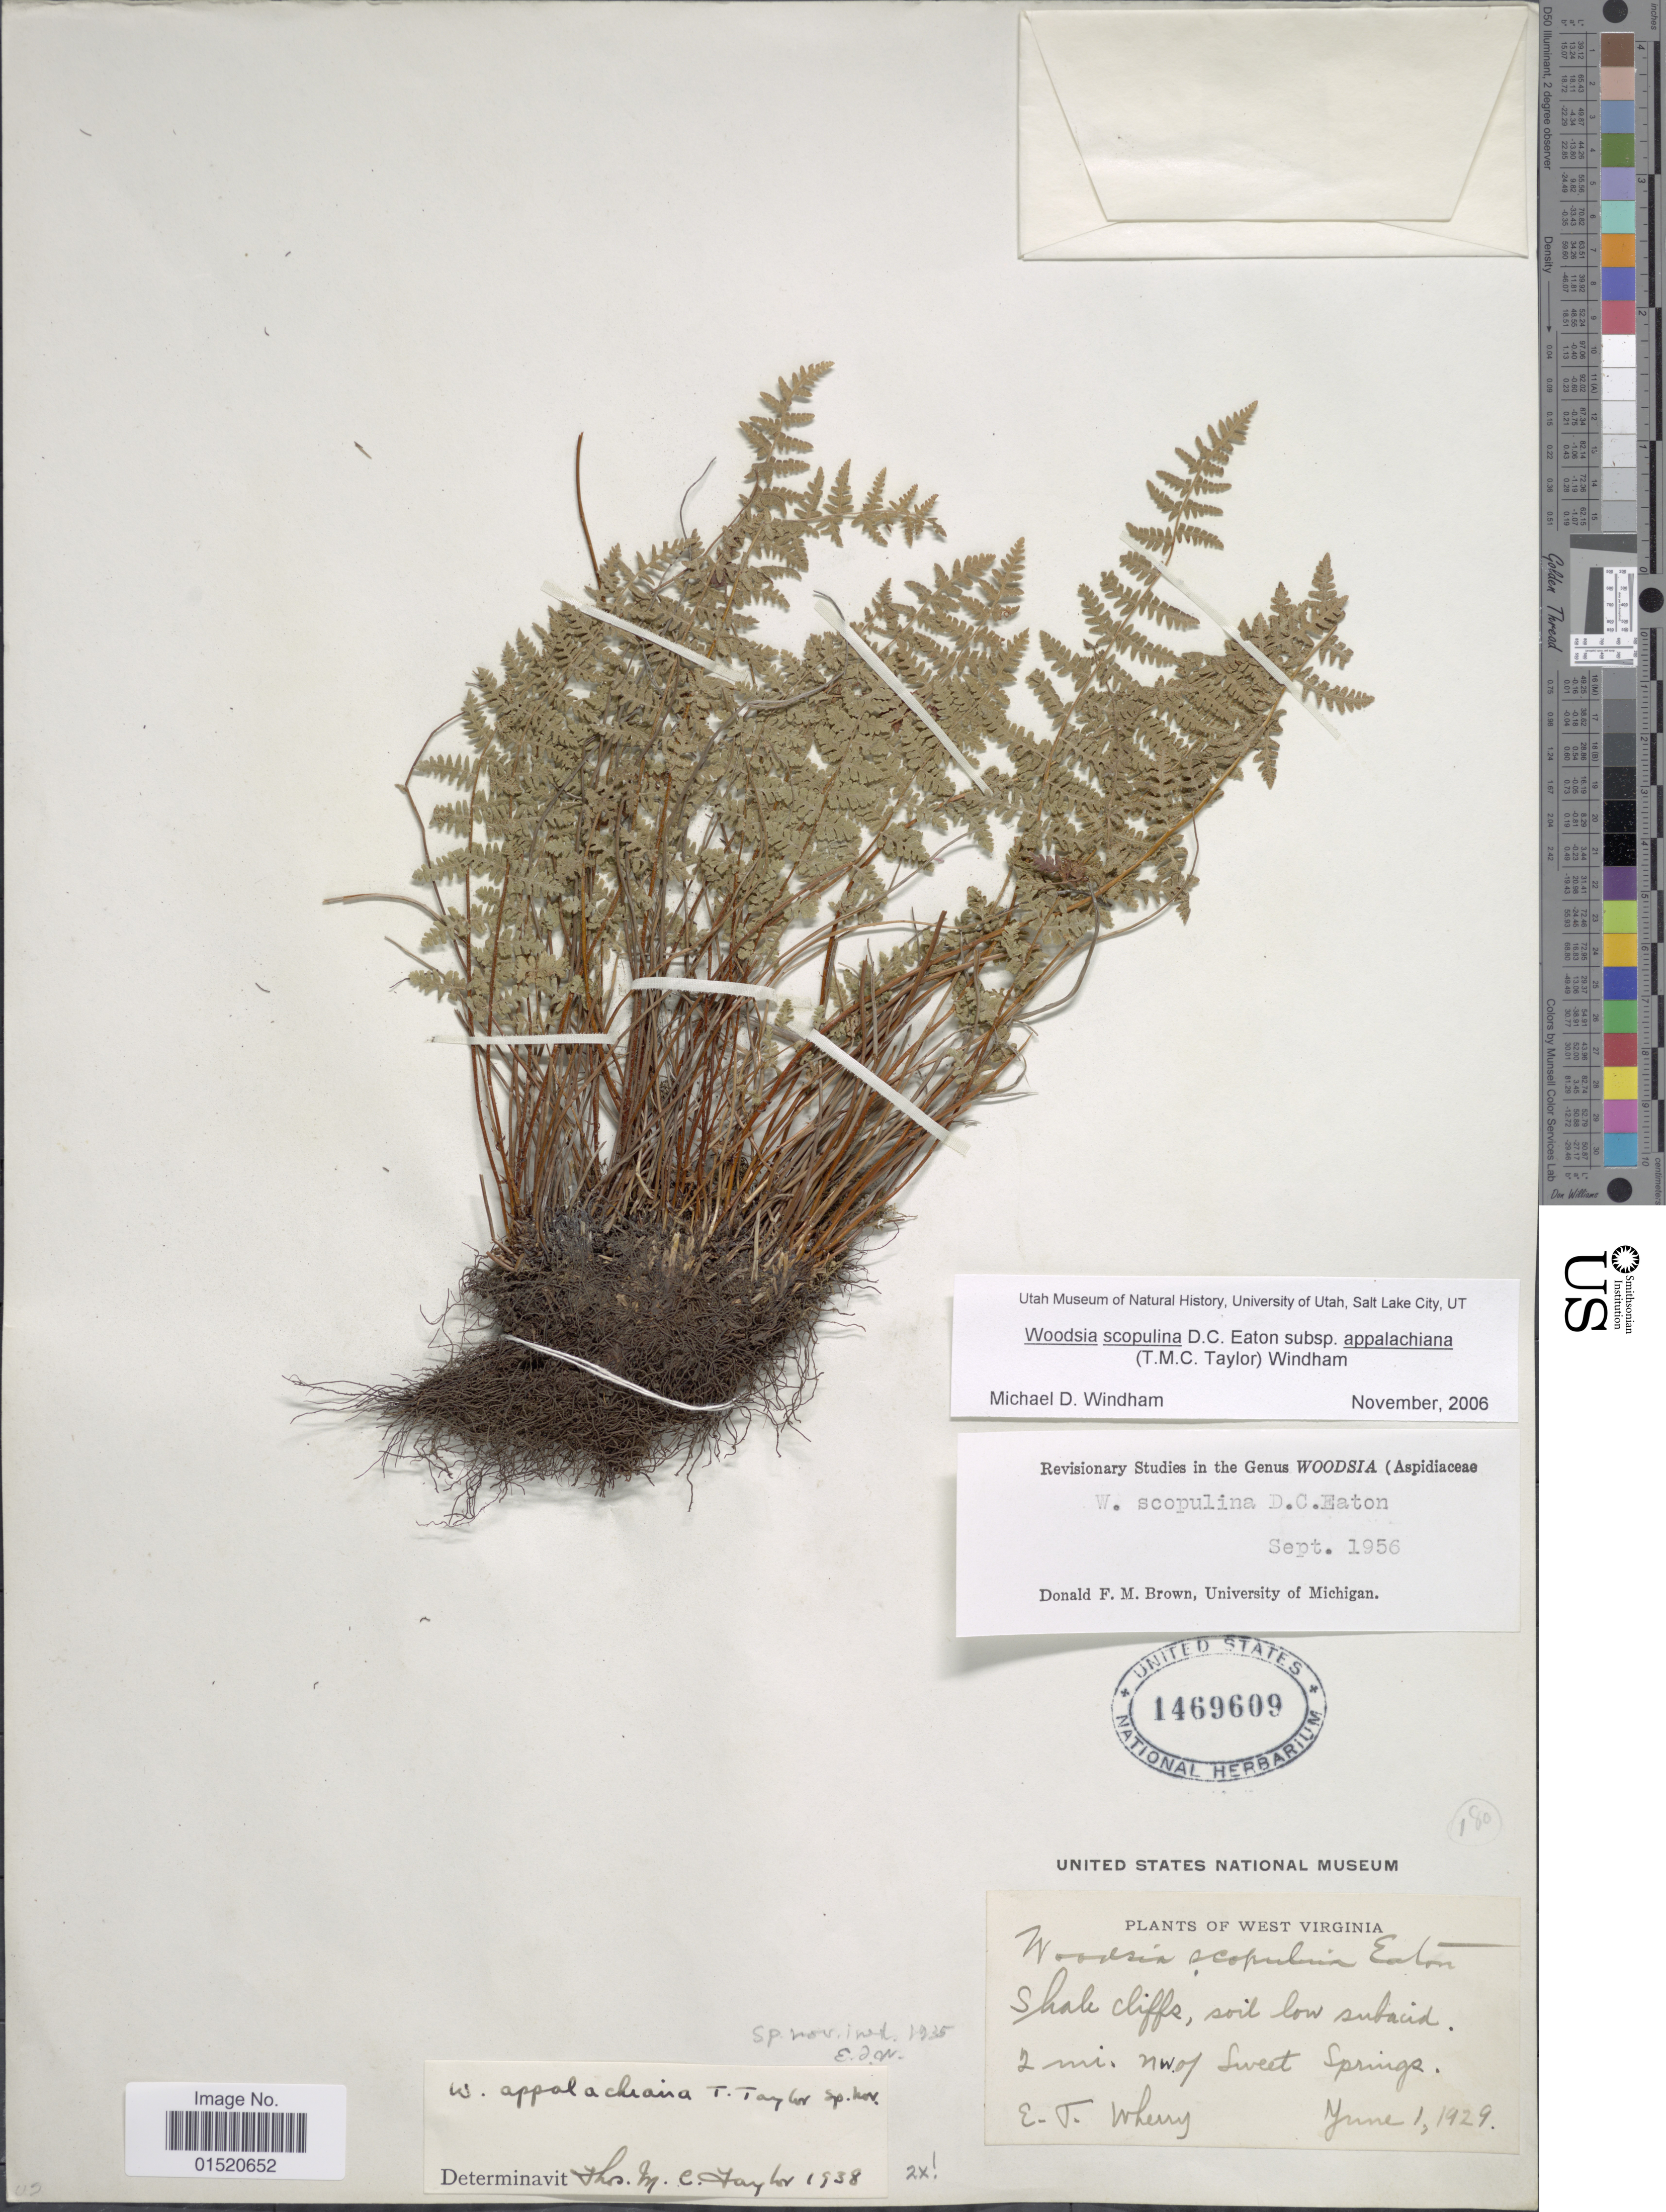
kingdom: Plantae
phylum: Tracheophyta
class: Polypodiopsida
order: Polypodiales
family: Woodsiaceae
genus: Woodsia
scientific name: Woodsia scopulina subsp. appalachiana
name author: (T.M.C. Taylor) Windham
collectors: E. T. Wherry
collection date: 1929-06-01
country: United States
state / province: West Virginia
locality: Sale cliffs, soil low subacid. 2 mi. nw. of Sweet Springs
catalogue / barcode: US 1469609